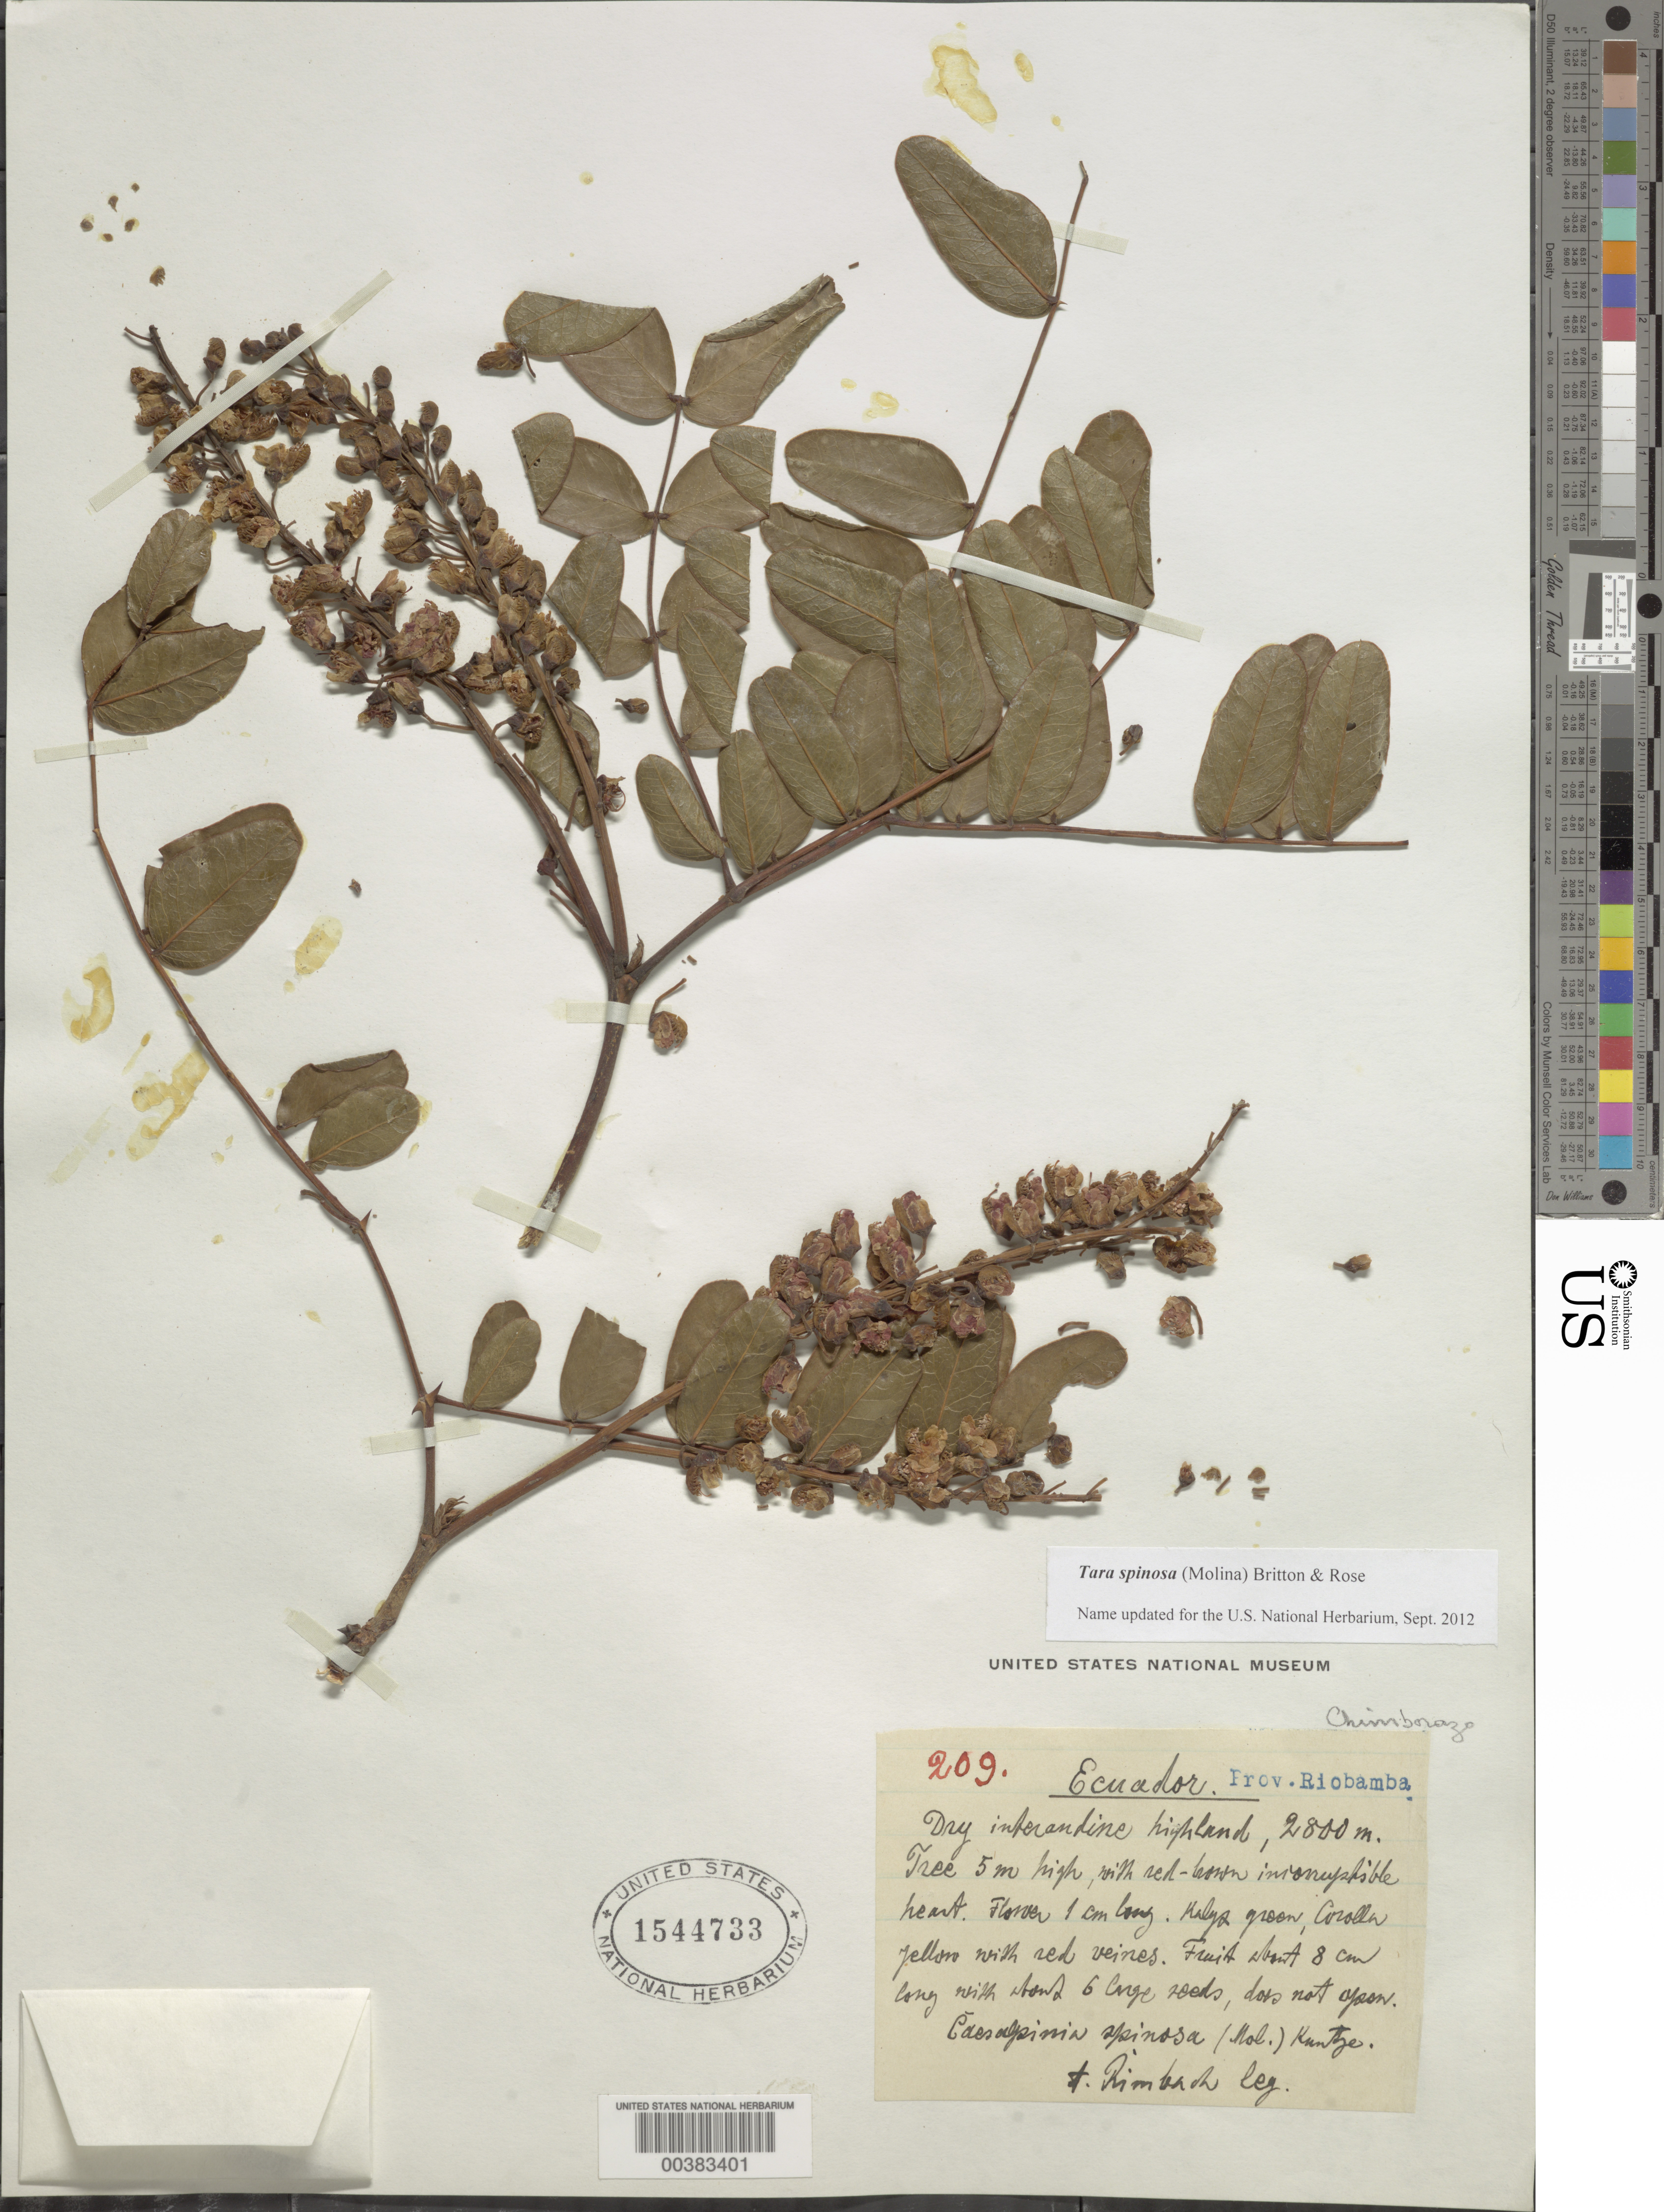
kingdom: Plantae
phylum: Tracheophyta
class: Magnoliopsida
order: Fabales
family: Fabaceae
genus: Tara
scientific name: Tara spinosa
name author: (Molina) Britton & Rose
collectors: A. Rimbach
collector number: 209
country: Ecuador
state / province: Chimborazo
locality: Riobamba Prov.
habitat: Dry inforandine highland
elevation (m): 2800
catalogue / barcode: US 1544733